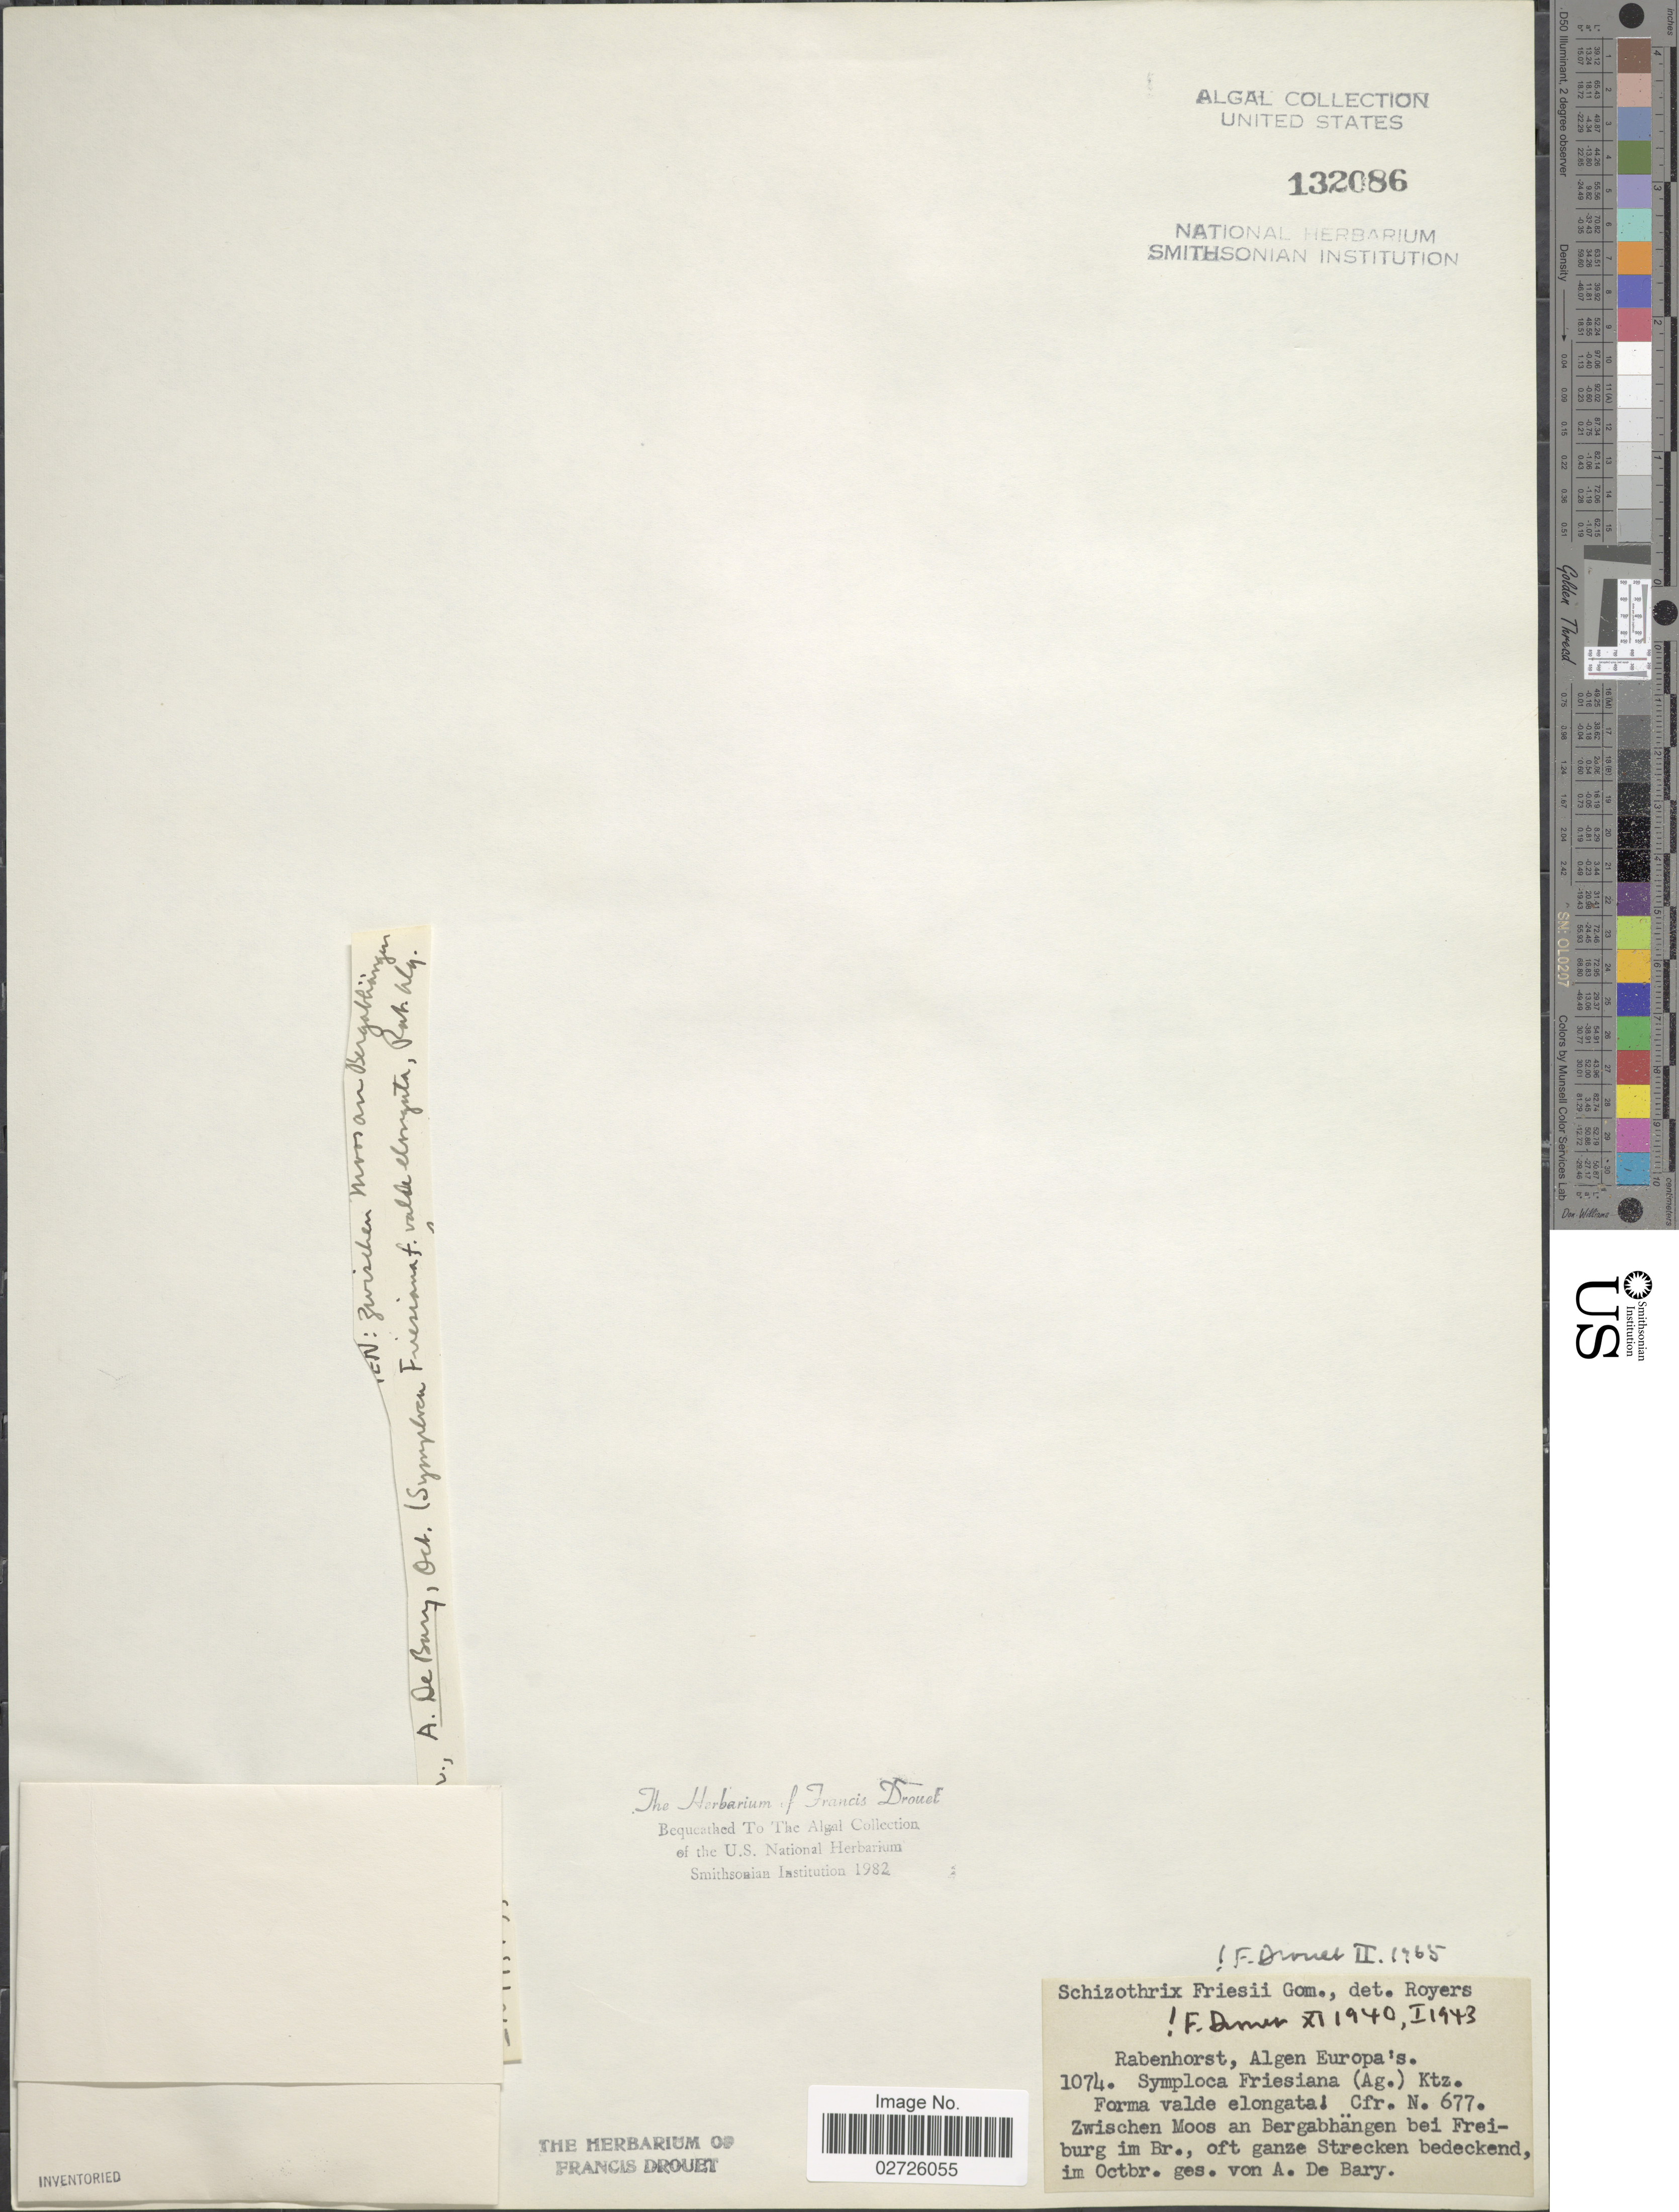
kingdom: Bacteria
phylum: Cyanobacteria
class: Cyanobacteriia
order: Leptolyngbyales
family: Trichocoleusaceae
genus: Schizothrix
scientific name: Schizothrix friesii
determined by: Drouet, F. E.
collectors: A. De Bary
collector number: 1074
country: Germany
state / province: Baden-wurttemberg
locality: Freiburg im breisgau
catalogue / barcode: US 132086